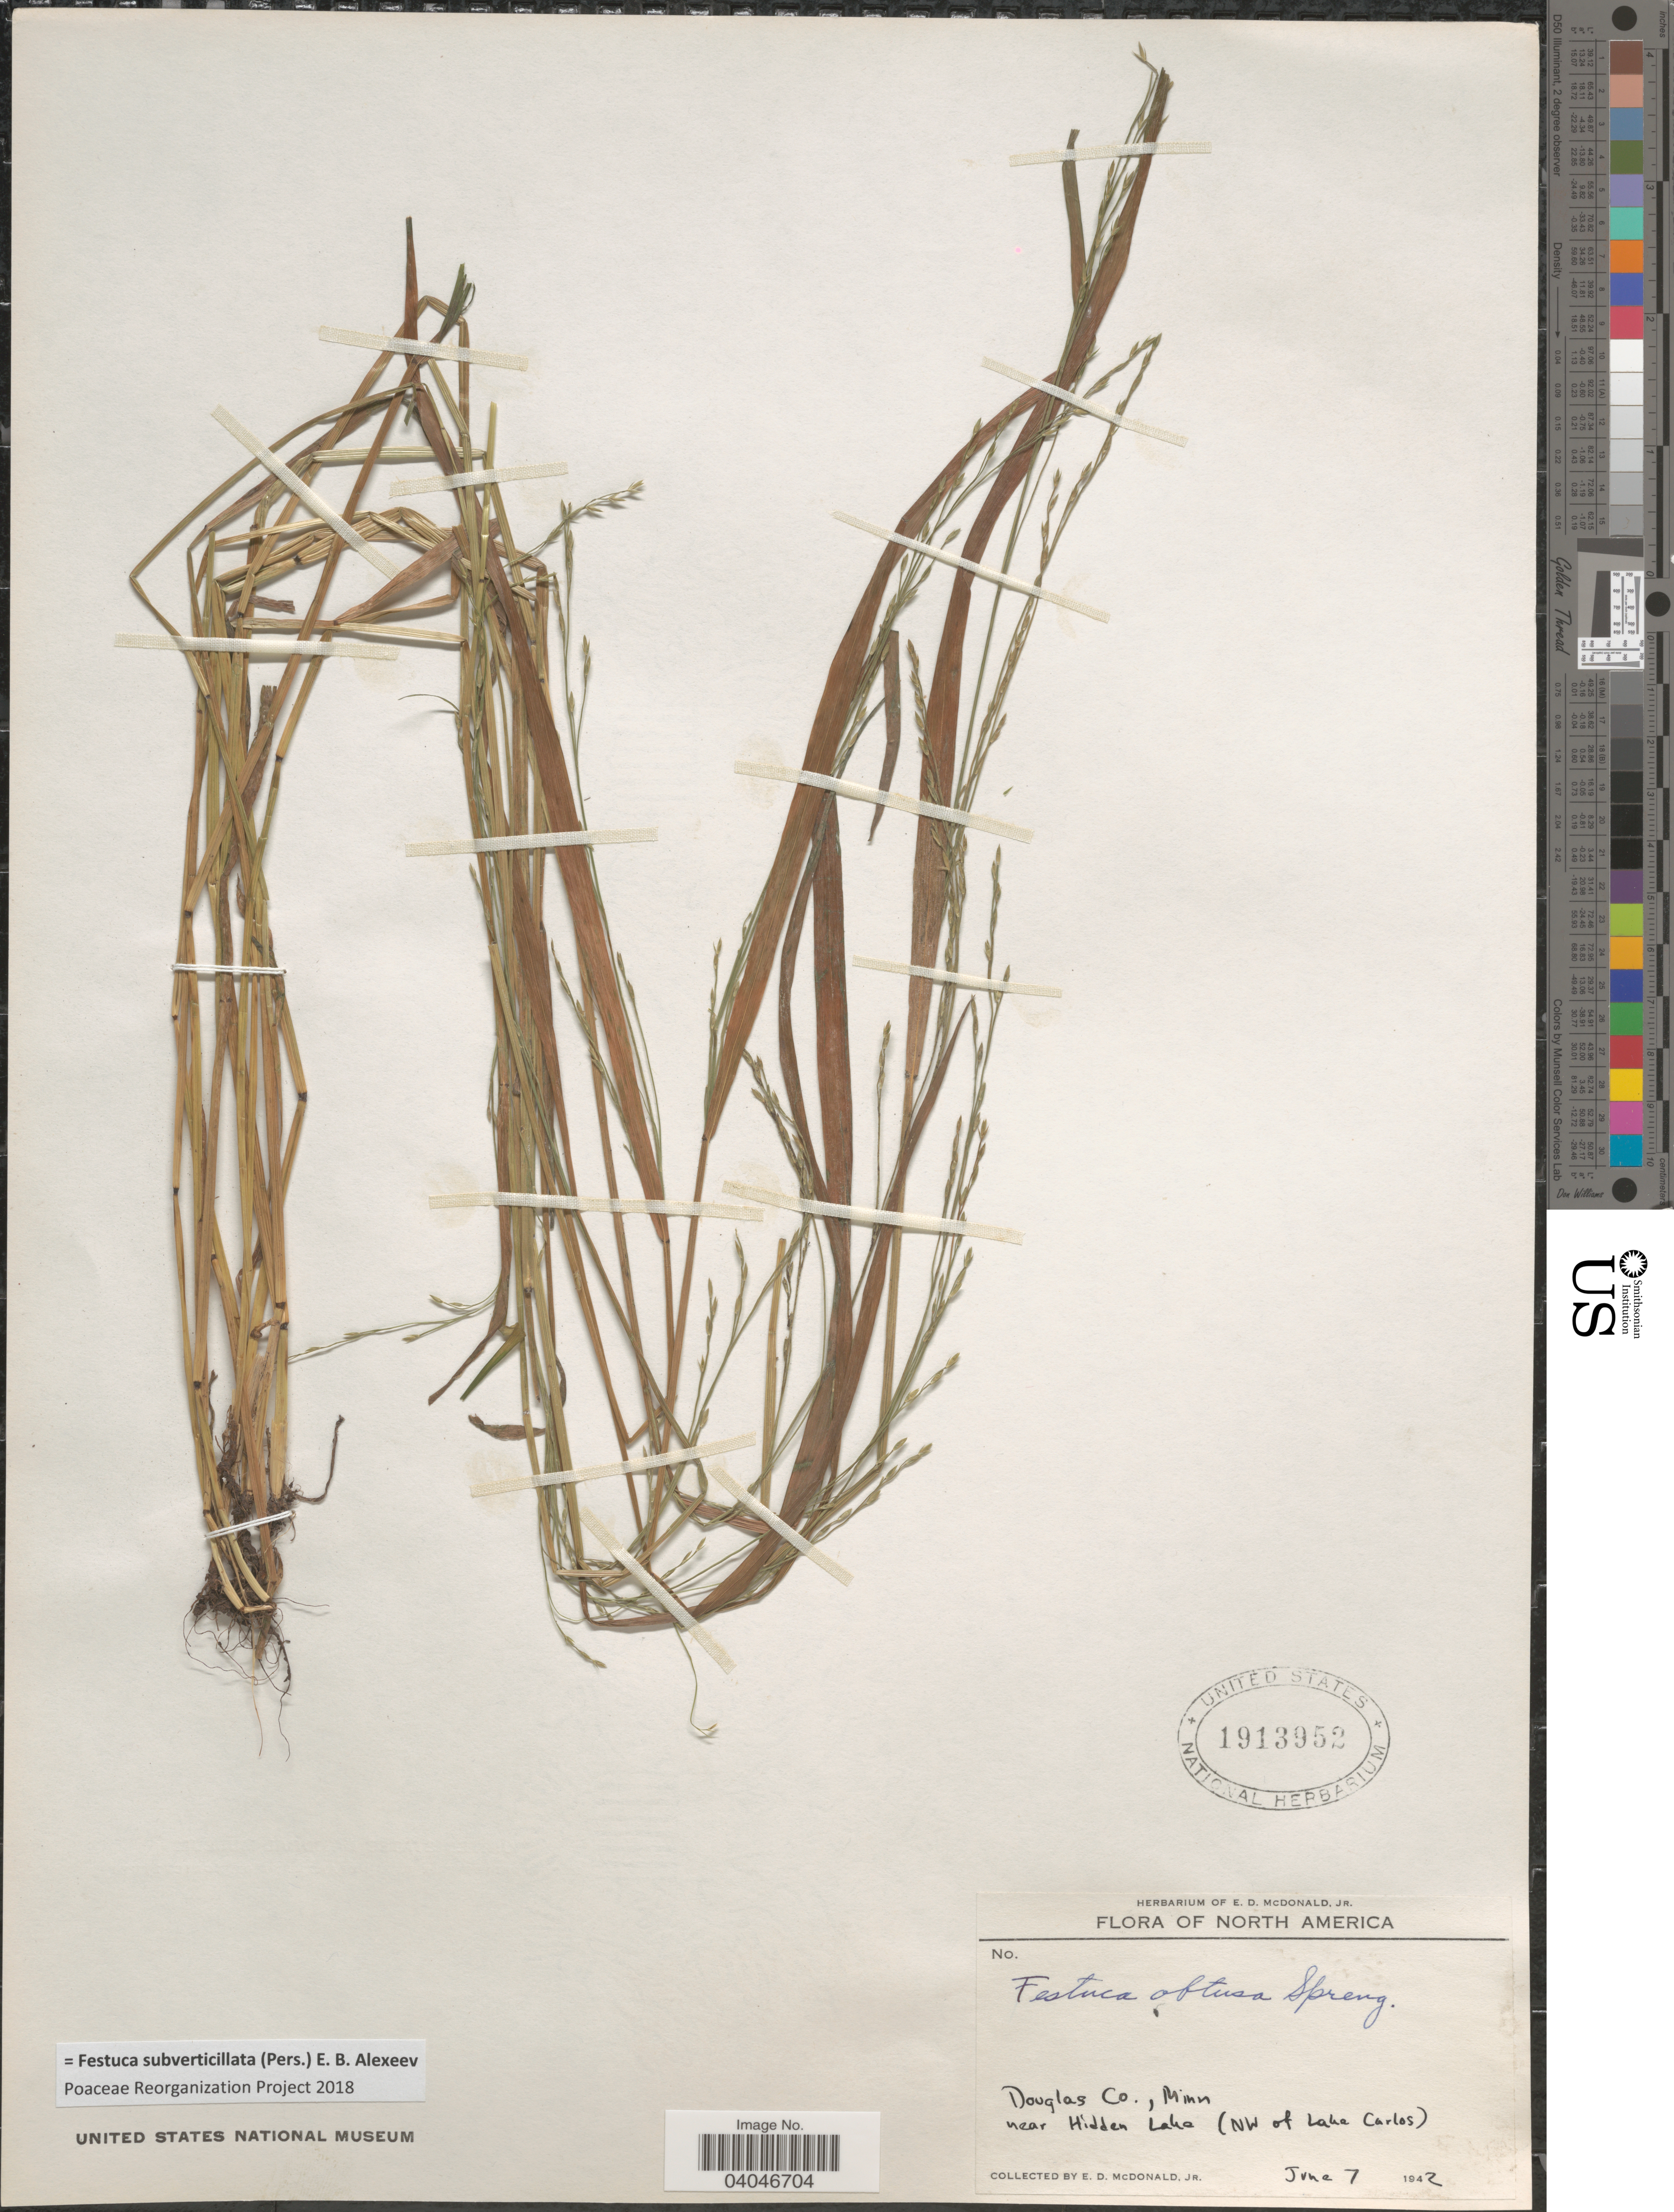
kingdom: Plantae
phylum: Tracheophyta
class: Liliopsida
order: Poales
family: Poaceae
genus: Festuca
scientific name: Festuca subverticillata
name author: (Pers.) E.B. Alexeev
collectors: E. D. McDonald Jr.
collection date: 1942-06-07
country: United States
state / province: Minnesota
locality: Douglas Co. Near Hidden Lake (NW of Lake Carlos).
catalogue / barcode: US 1913952